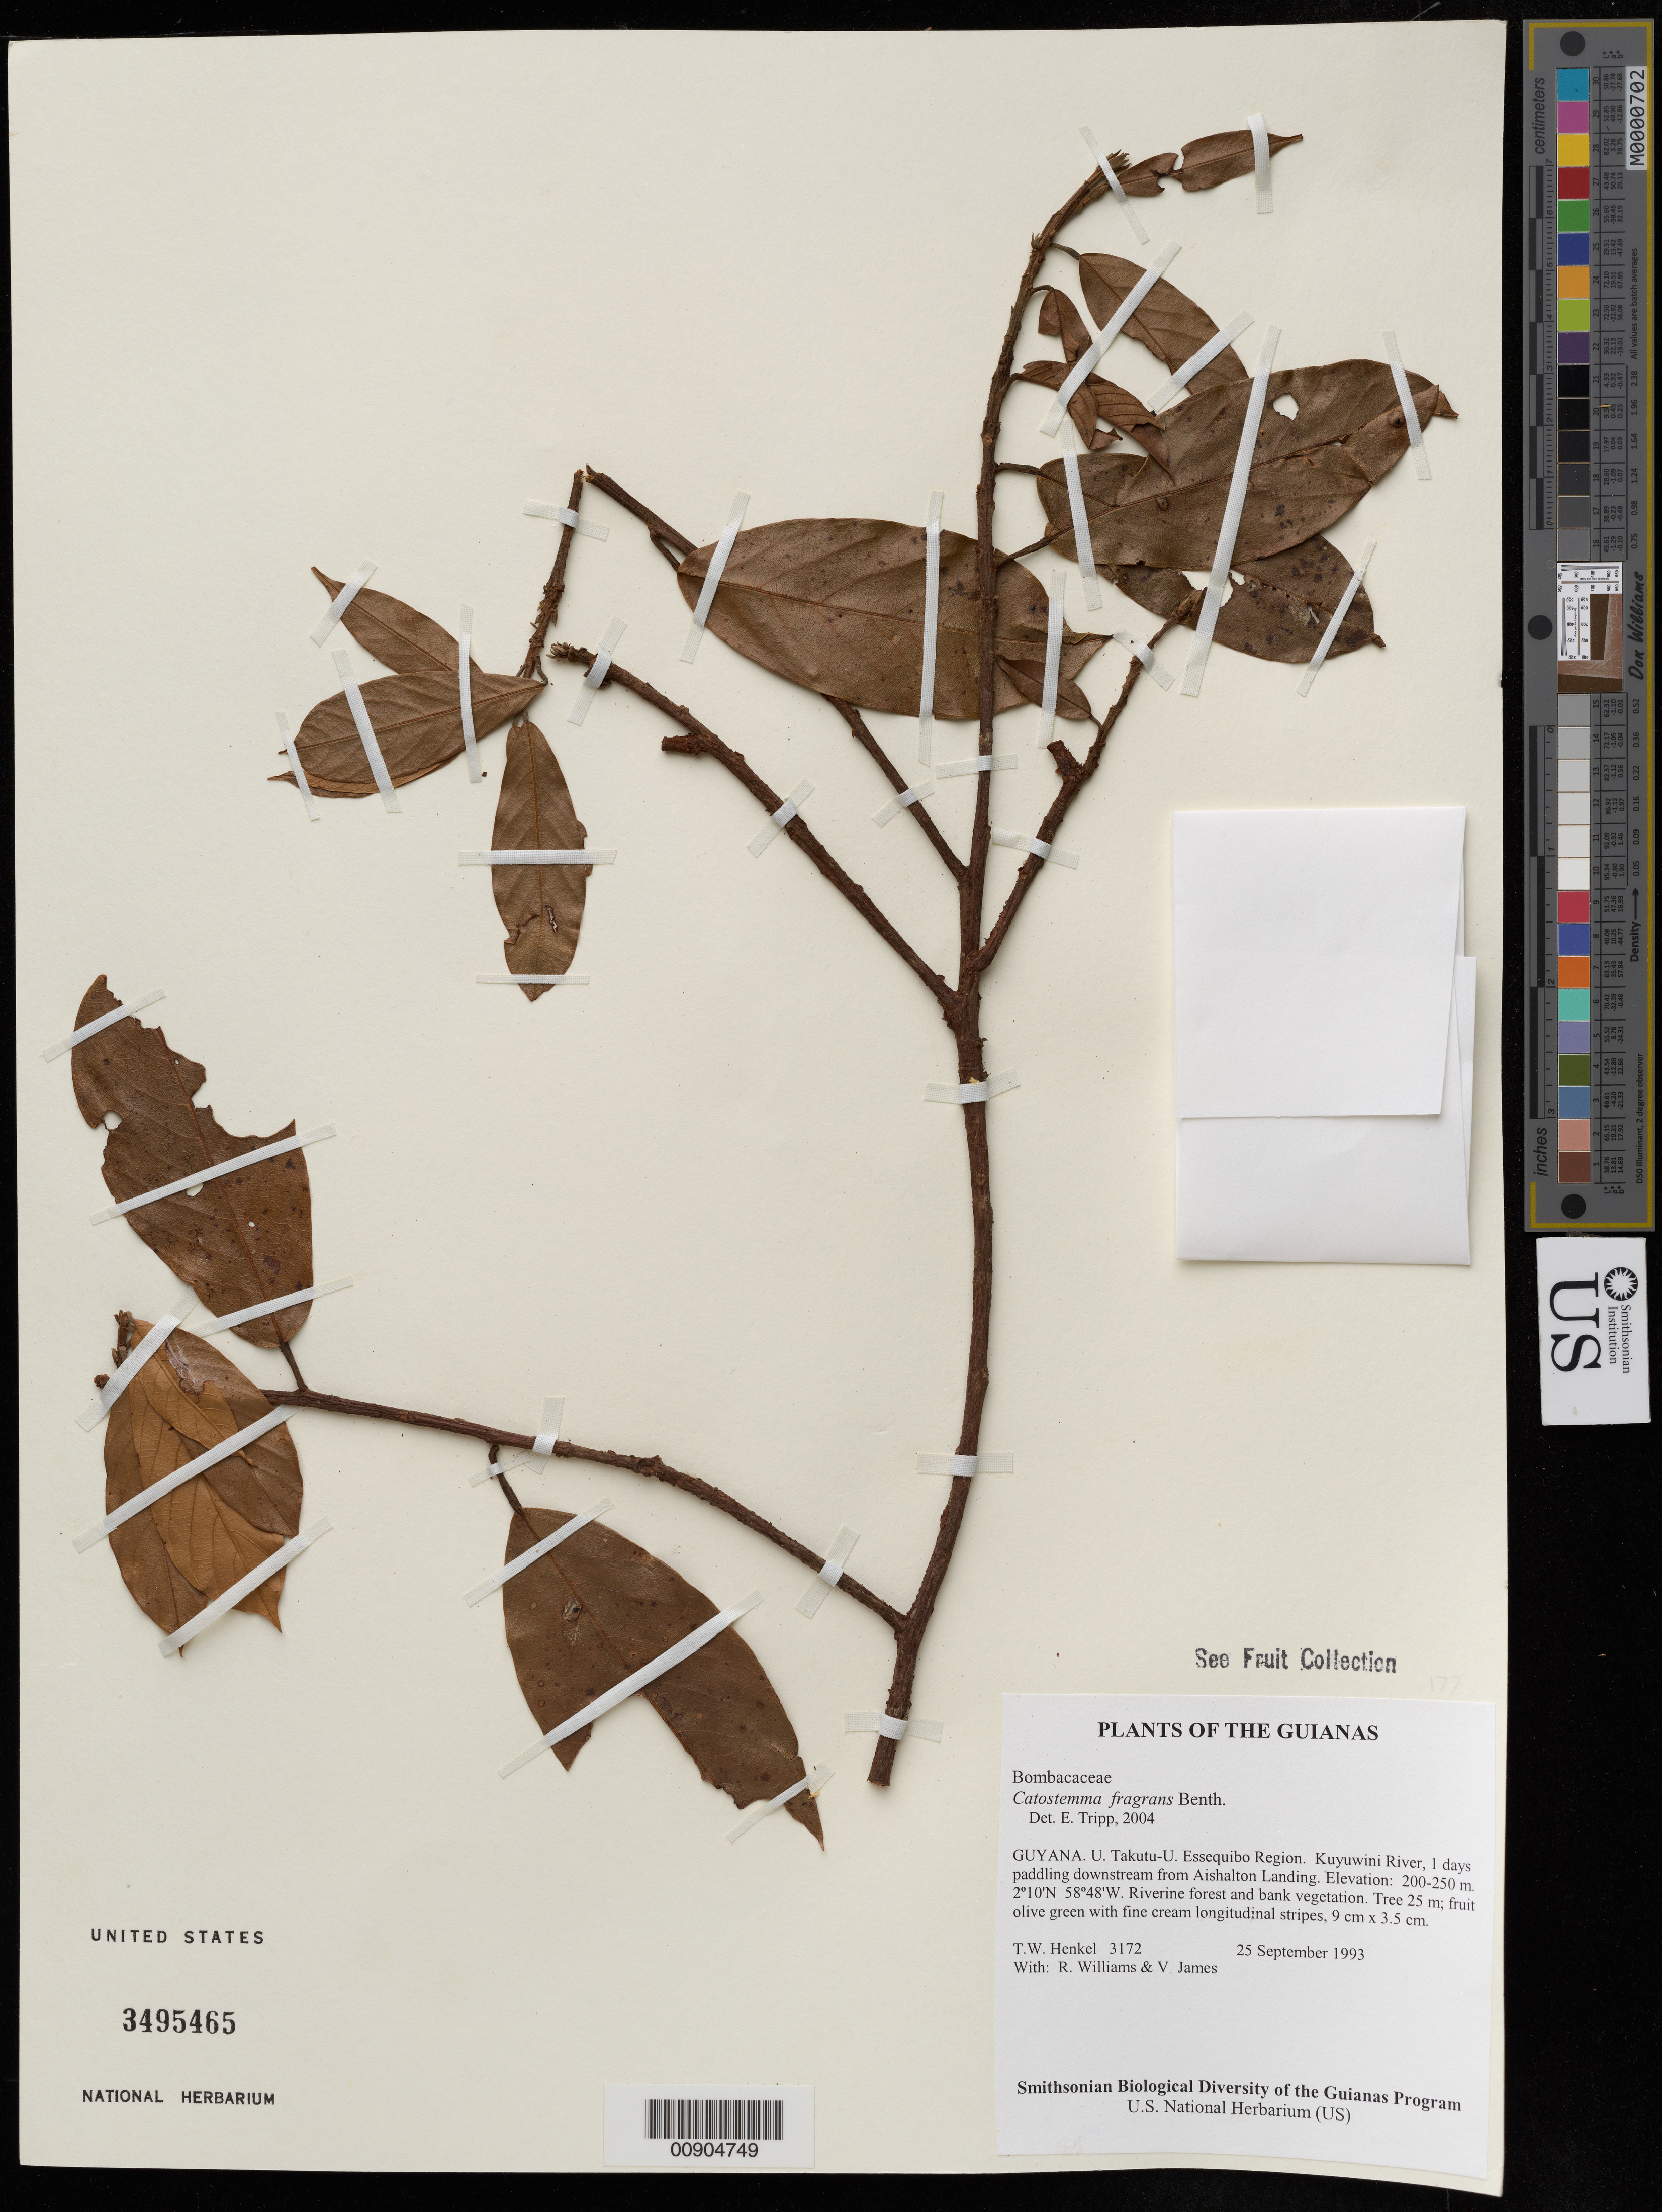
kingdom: Plantae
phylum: Tracheophyta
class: Magnoliopsida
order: Malvales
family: Malvaceae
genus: Catostemma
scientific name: Catostemma fragrans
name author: Benth.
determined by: Tripp, Erin A., (RSA), California Botanic Garden (UNITED STATES)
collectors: T. Henkel, R. Williams & V. James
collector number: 3172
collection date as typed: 25 Sep 1993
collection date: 1993-09-25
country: Guyana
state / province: U. Takutu-U. Essequibo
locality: Kuyuwini River, 1 days paddling downstream from Aishalton Landing.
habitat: Riverine forest and bank vegetation.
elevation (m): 200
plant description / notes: Bulky Fruit BC 00904750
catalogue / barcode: US 3495465